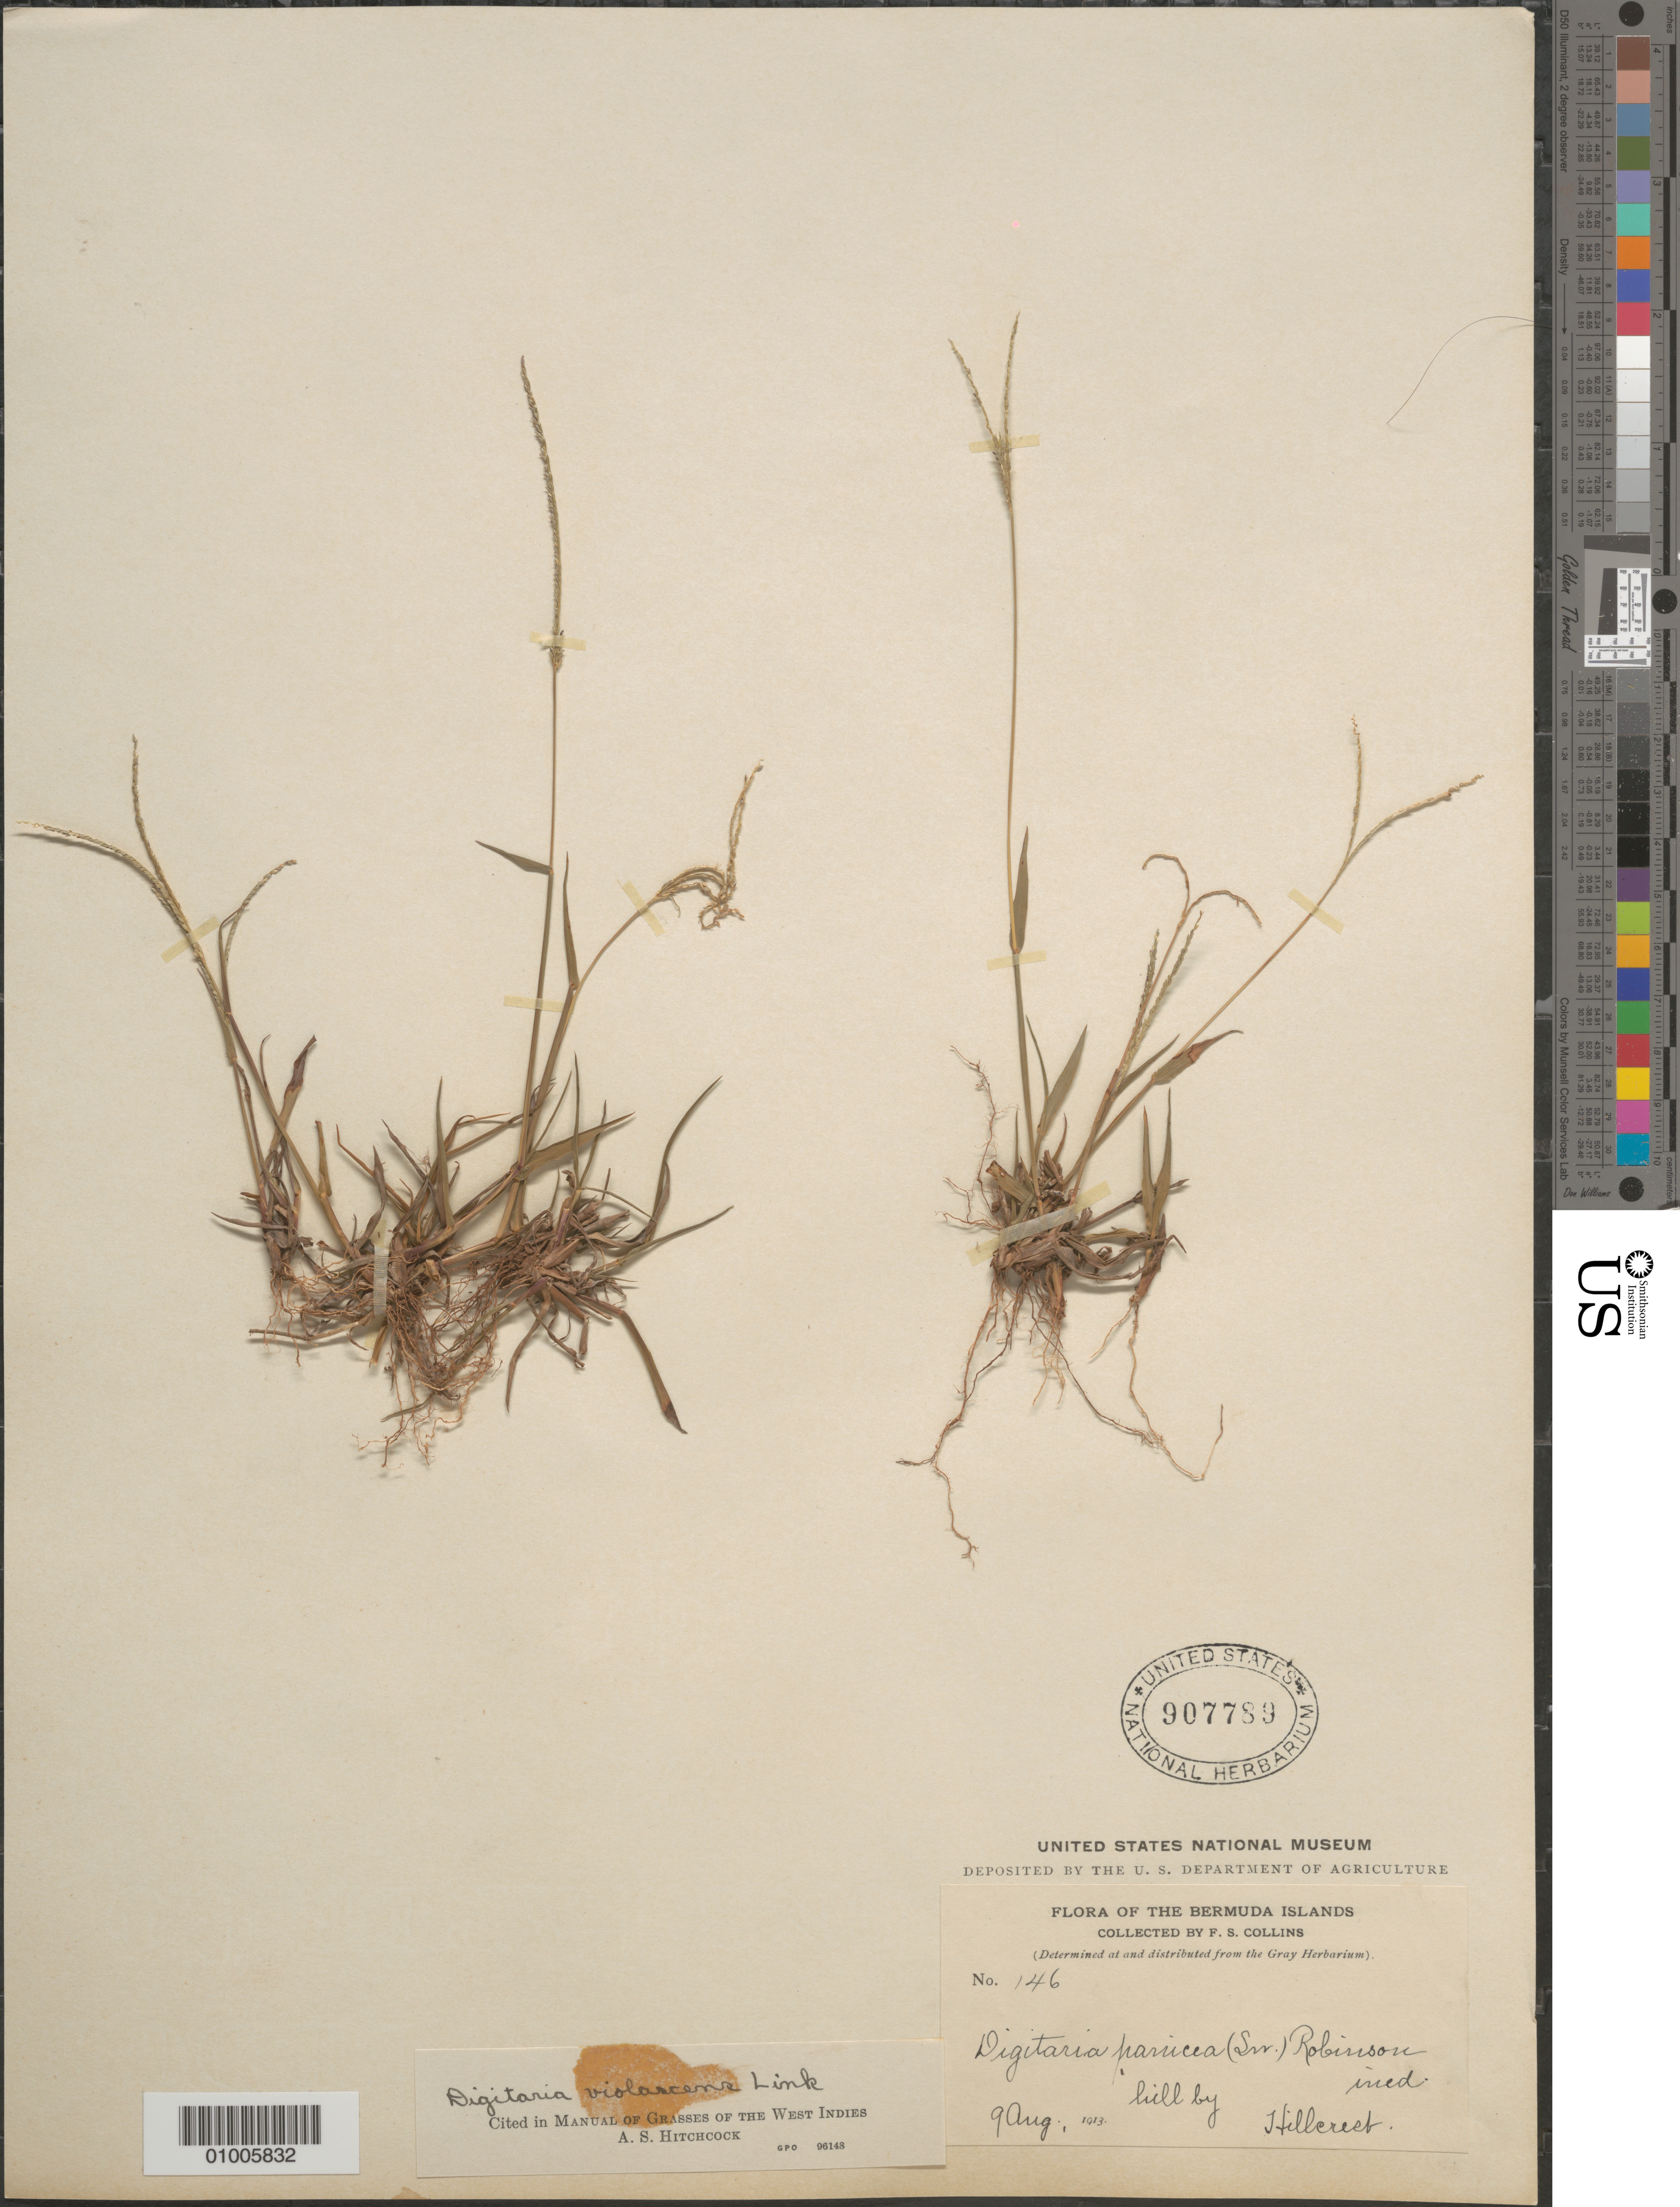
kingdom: Plantae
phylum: Tracheophyta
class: Liliopsida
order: Poales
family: Poaceae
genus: Digitaria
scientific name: Digitaria violascens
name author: Link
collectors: F. Collins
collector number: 146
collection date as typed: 09 Aug 1913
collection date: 1913-08-09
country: Bermuda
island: Bermuda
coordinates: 0 N, 0 E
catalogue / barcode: US 907789